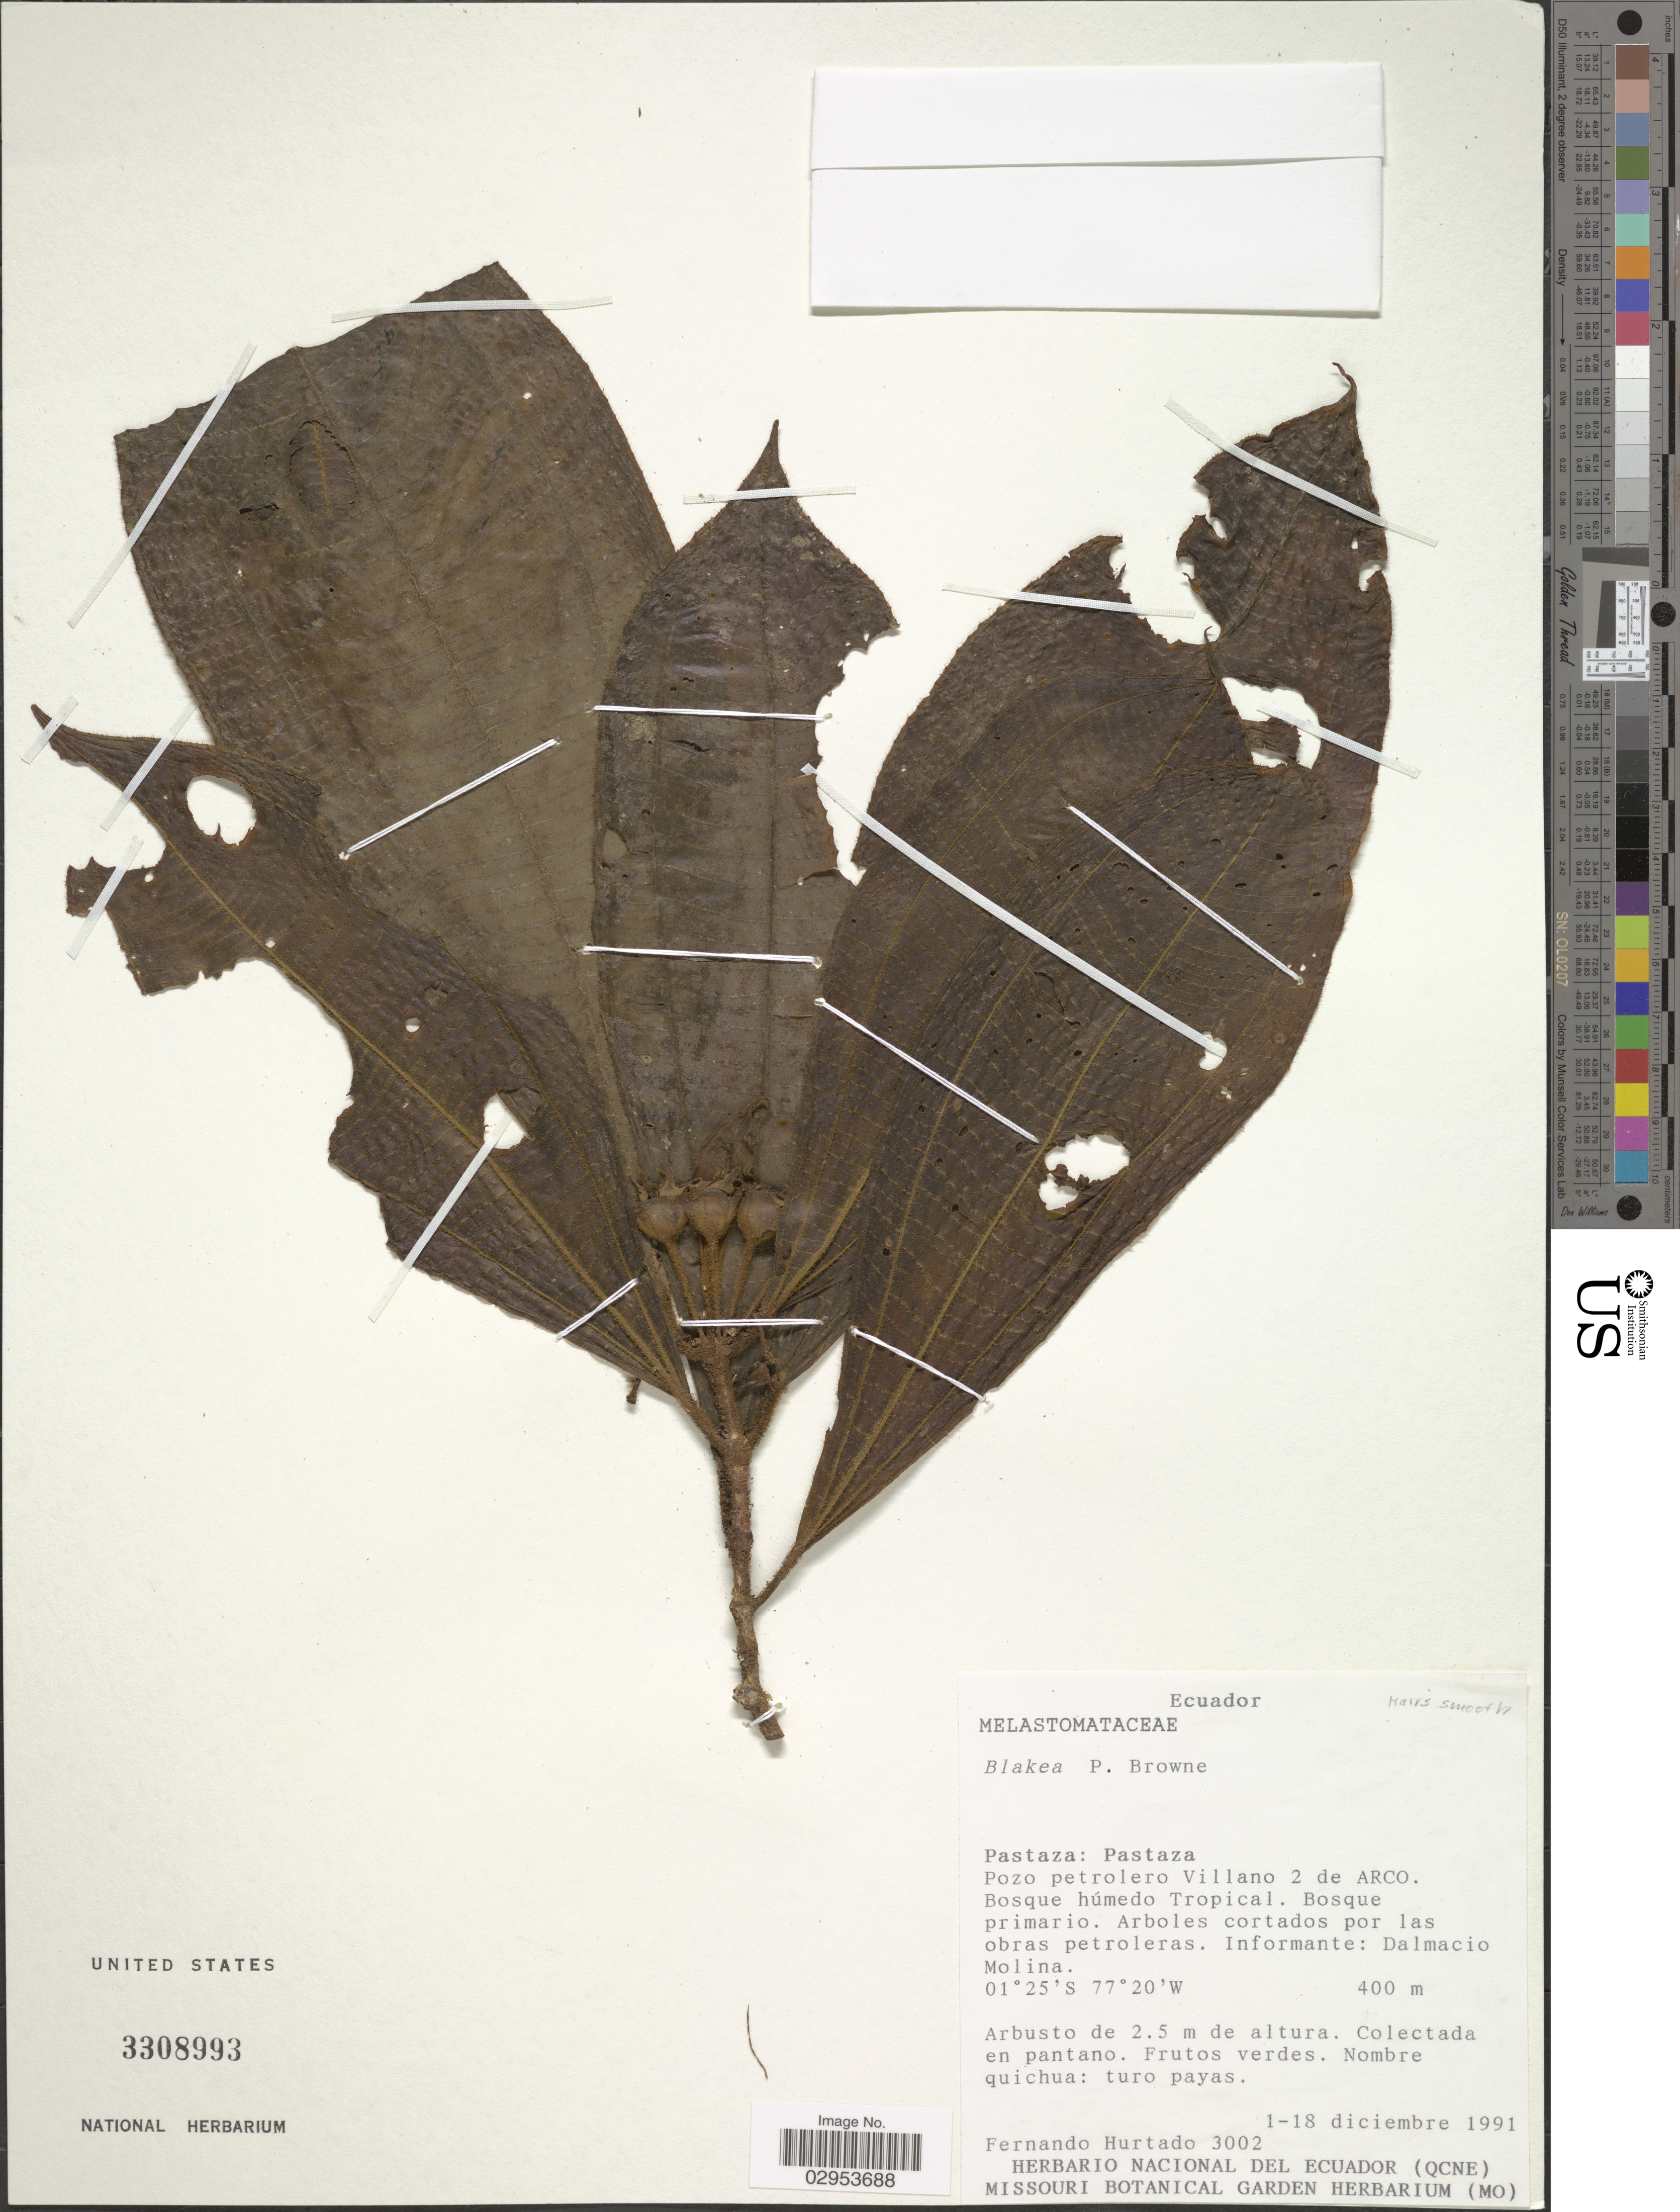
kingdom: Plantae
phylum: Tracheophyta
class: Magnoliopsida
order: Myrtales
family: Melastomataceae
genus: Blakea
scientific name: Blakea sp.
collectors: F. Hurtado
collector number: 3002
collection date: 1991-12-01/1991-12-18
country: Ecuador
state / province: Pastaza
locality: Pastaza. Pozo petrolero Villano 2 de ARCO.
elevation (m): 400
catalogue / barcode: US 3308993